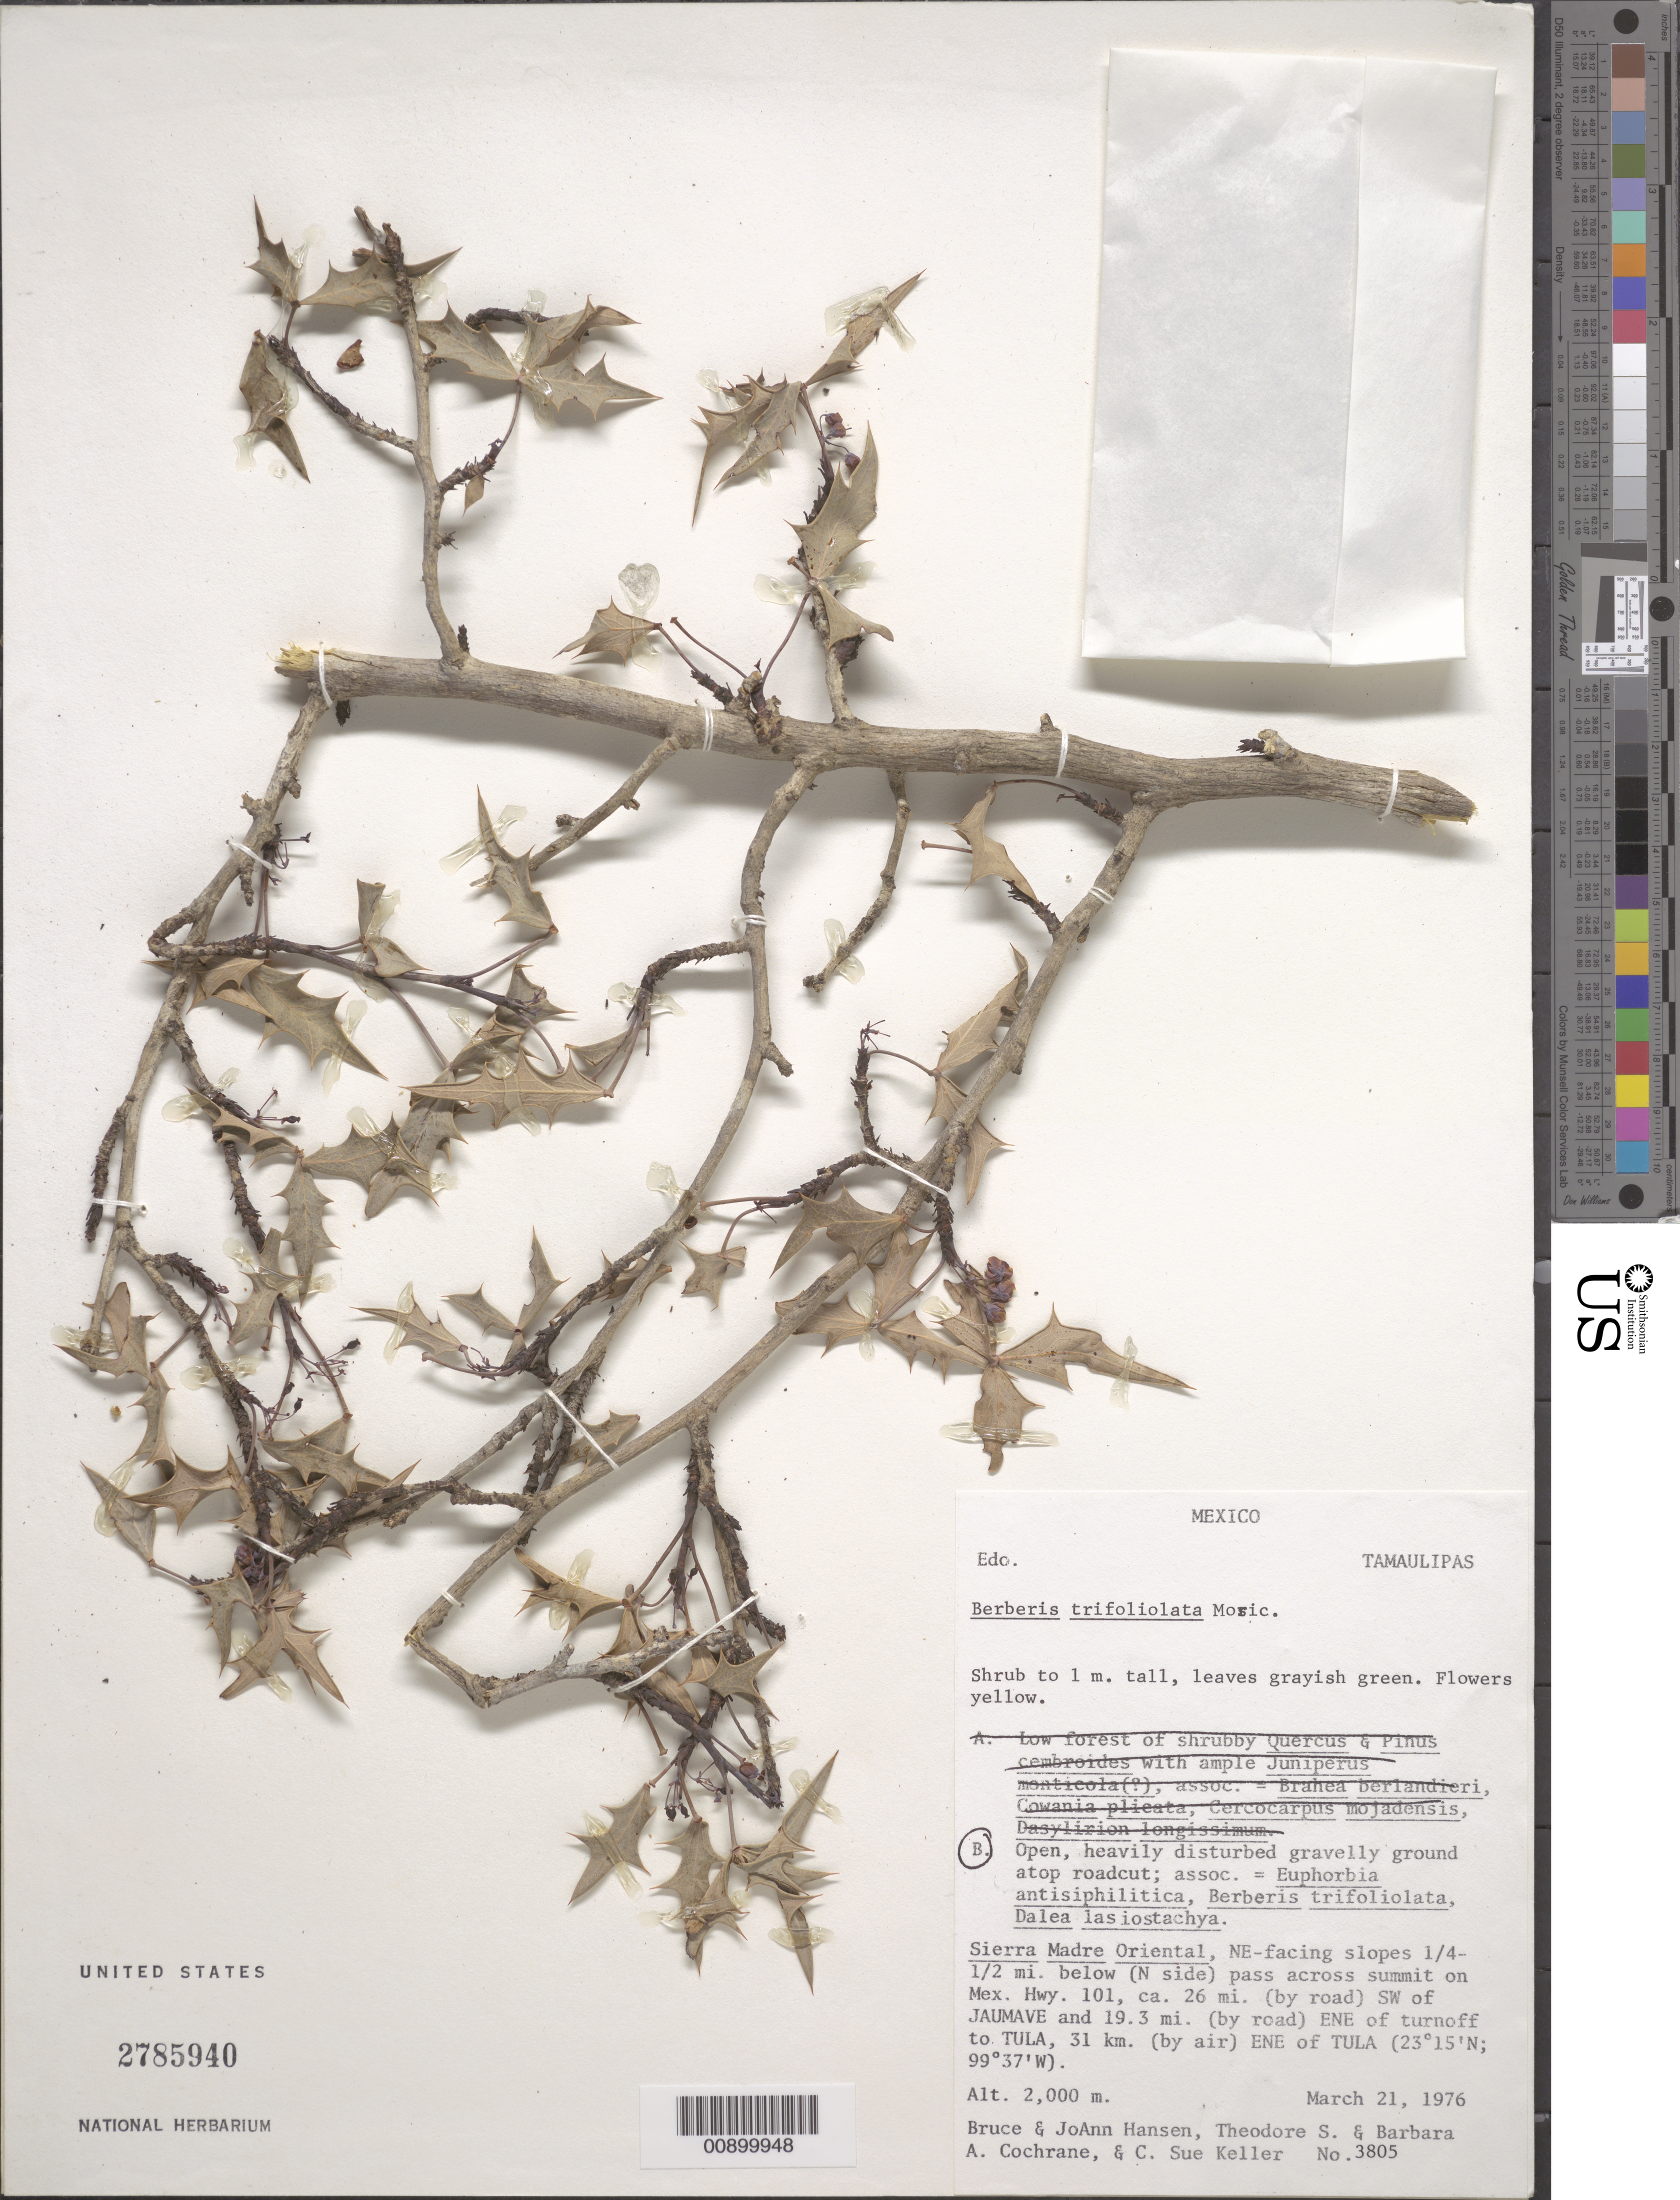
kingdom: Plantae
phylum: Tracheophyta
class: Magnoliopsida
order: Ranunculales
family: Berberidaceae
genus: Mahonia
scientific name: Mahonia trifoliolata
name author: (Monic.) Fedde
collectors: B. Hansen, J. Hansen, T. Cochrane, B. Cochrane & C. S. Keller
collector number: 3805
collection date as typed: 21 Mar 1976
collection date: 1976-03-21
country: Mexico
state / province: Tamaulipas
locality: Sierra Madre Oriental, NE-facing slopes ¼ - ½ mi. below (N side) pass across summit on Mex. Hwy. 101, ca. 26 mi. (by road) SW of Jaumave & 19.3 mi. (by road) ENE of turnoff to Tula, 31 km. (by air) ENE of Tula.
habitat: Open, heavily disturbed gravelly ground atop roadcut; W/Euphorbia antisiphilitica, Berberis trifoliolata, Dalea lasiostachya.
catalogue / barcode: US 2785940